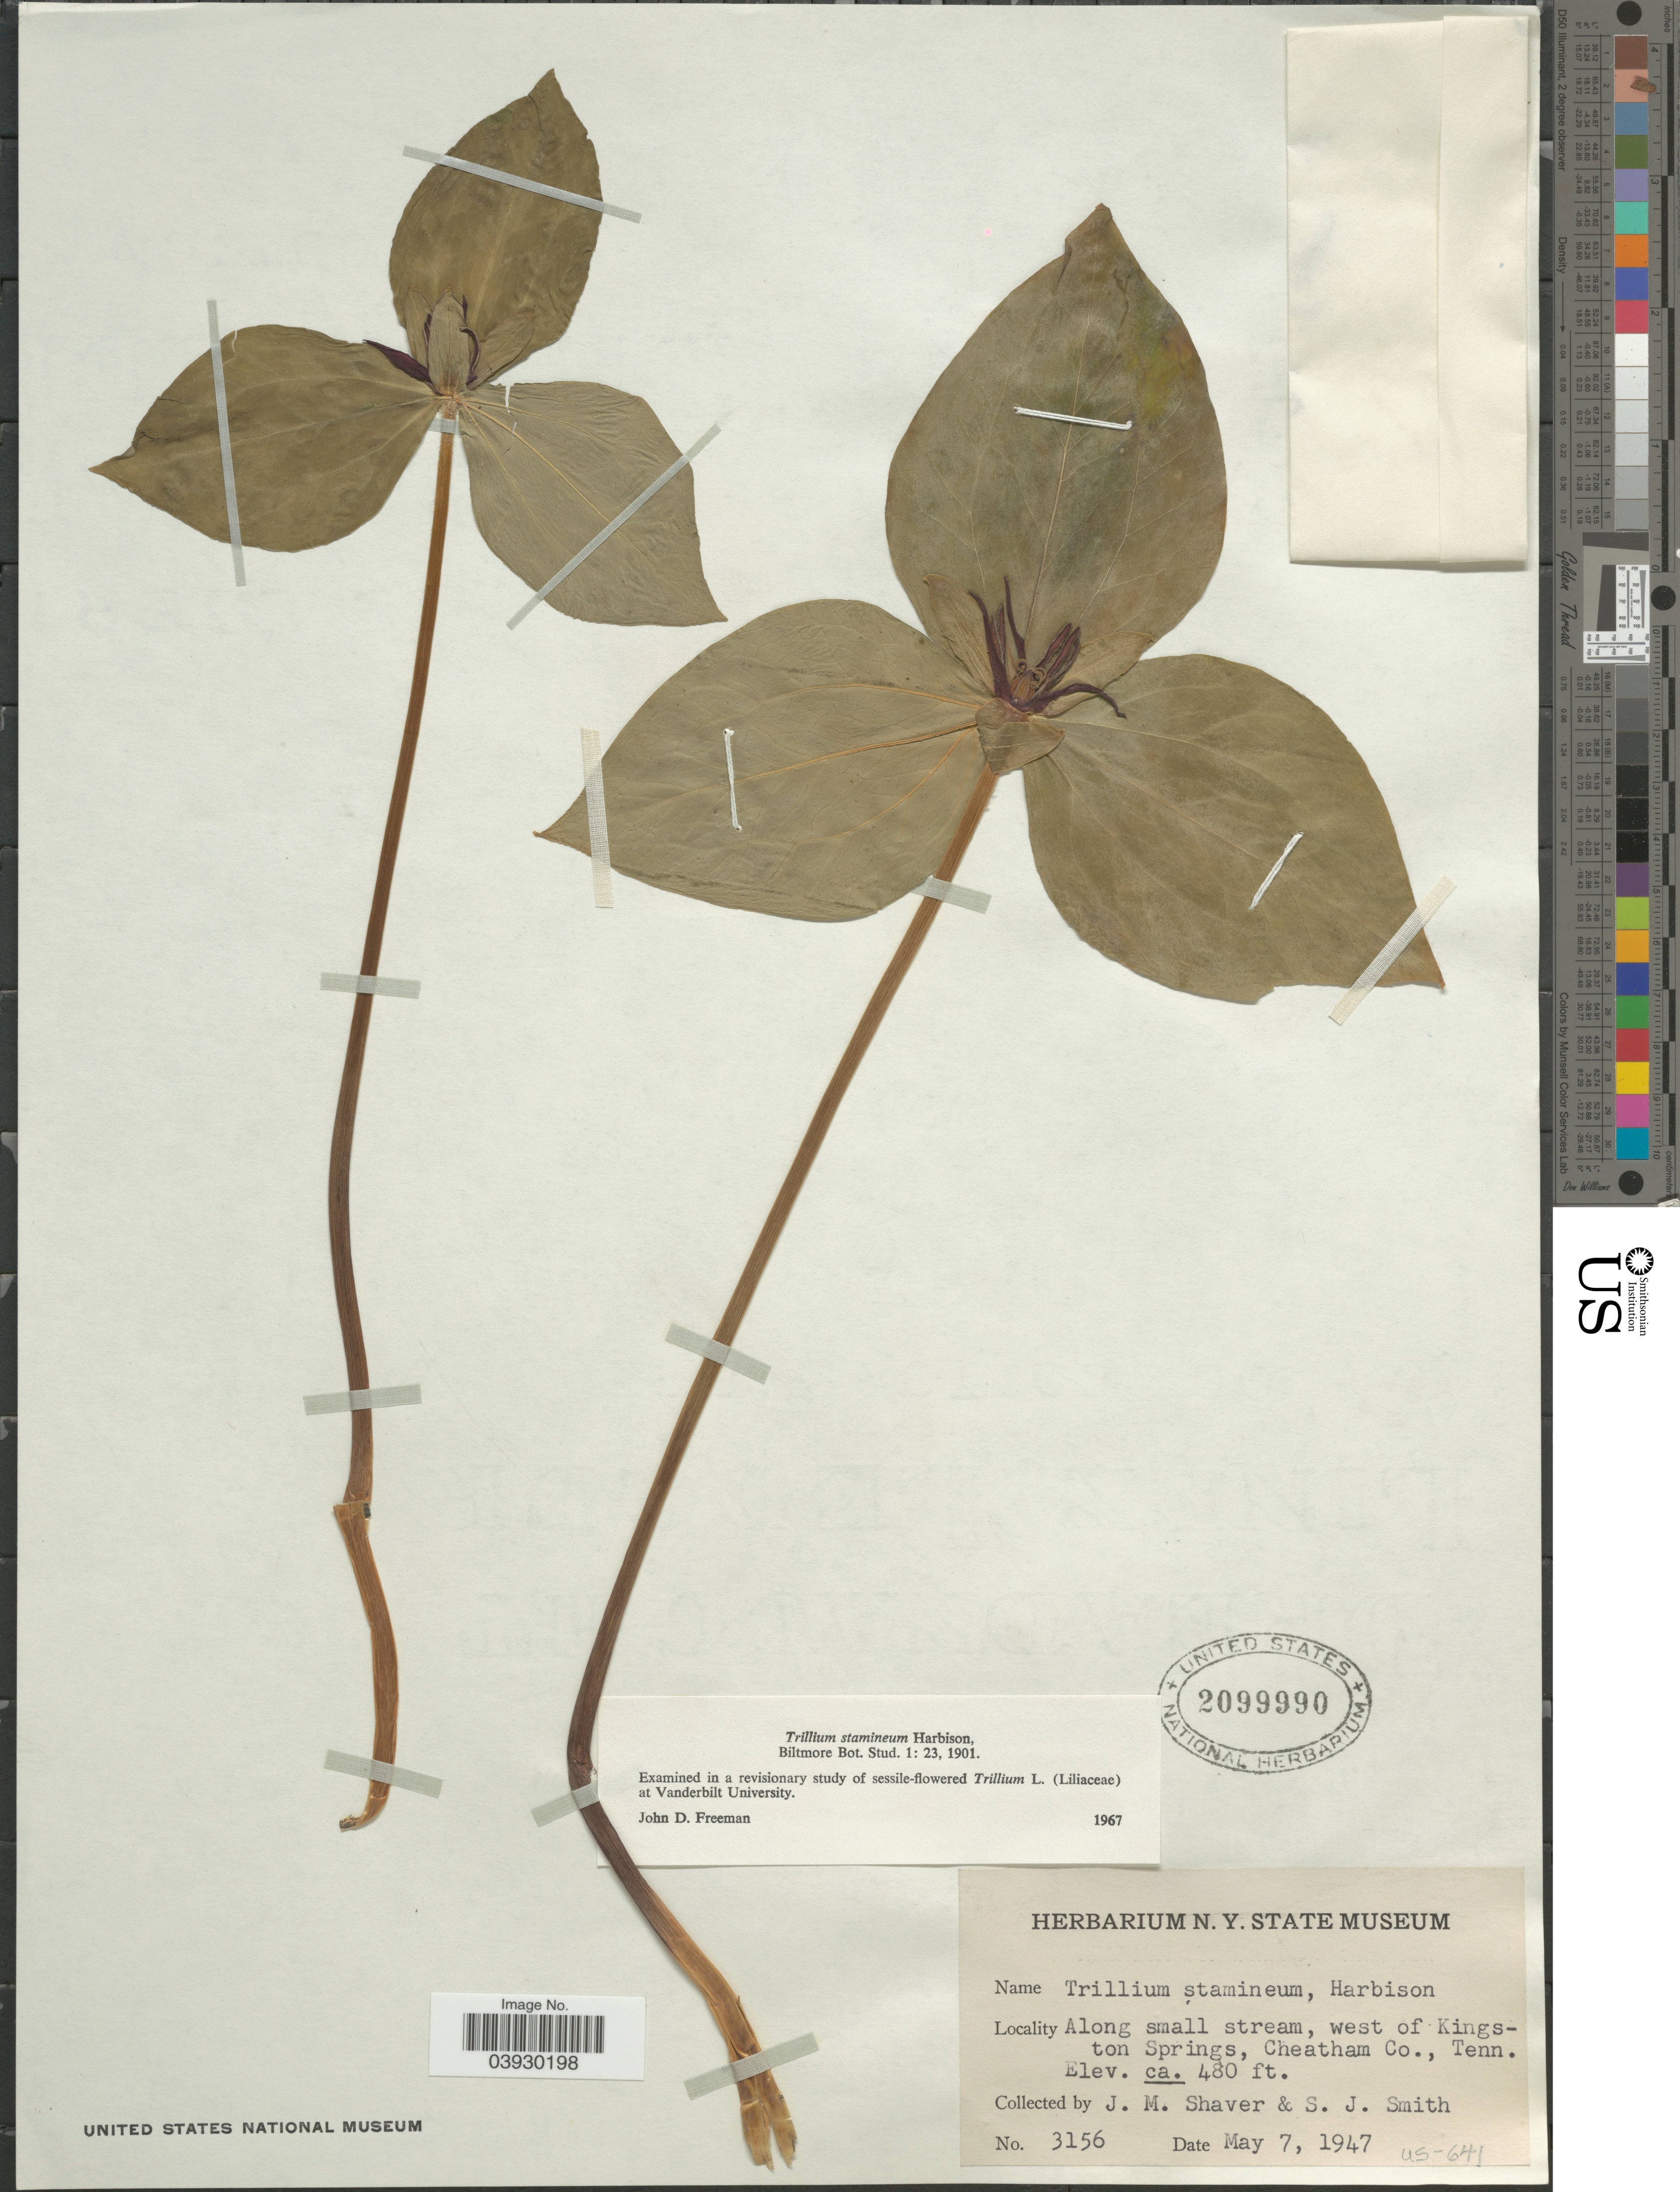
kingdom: Plantae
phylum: Tracheophyta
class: Liliopsida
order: Liliales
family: Melanthiaceae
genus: Trillium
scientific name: Trillium stamineum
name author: Harb.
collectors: J. Shaver & S. Smith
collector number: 3156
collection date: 1947-05-07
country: United States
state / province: Tennessee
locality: Along small stream, west of Kingston Springs, Cheatham Co.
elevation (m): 146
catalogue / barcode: US 2099990